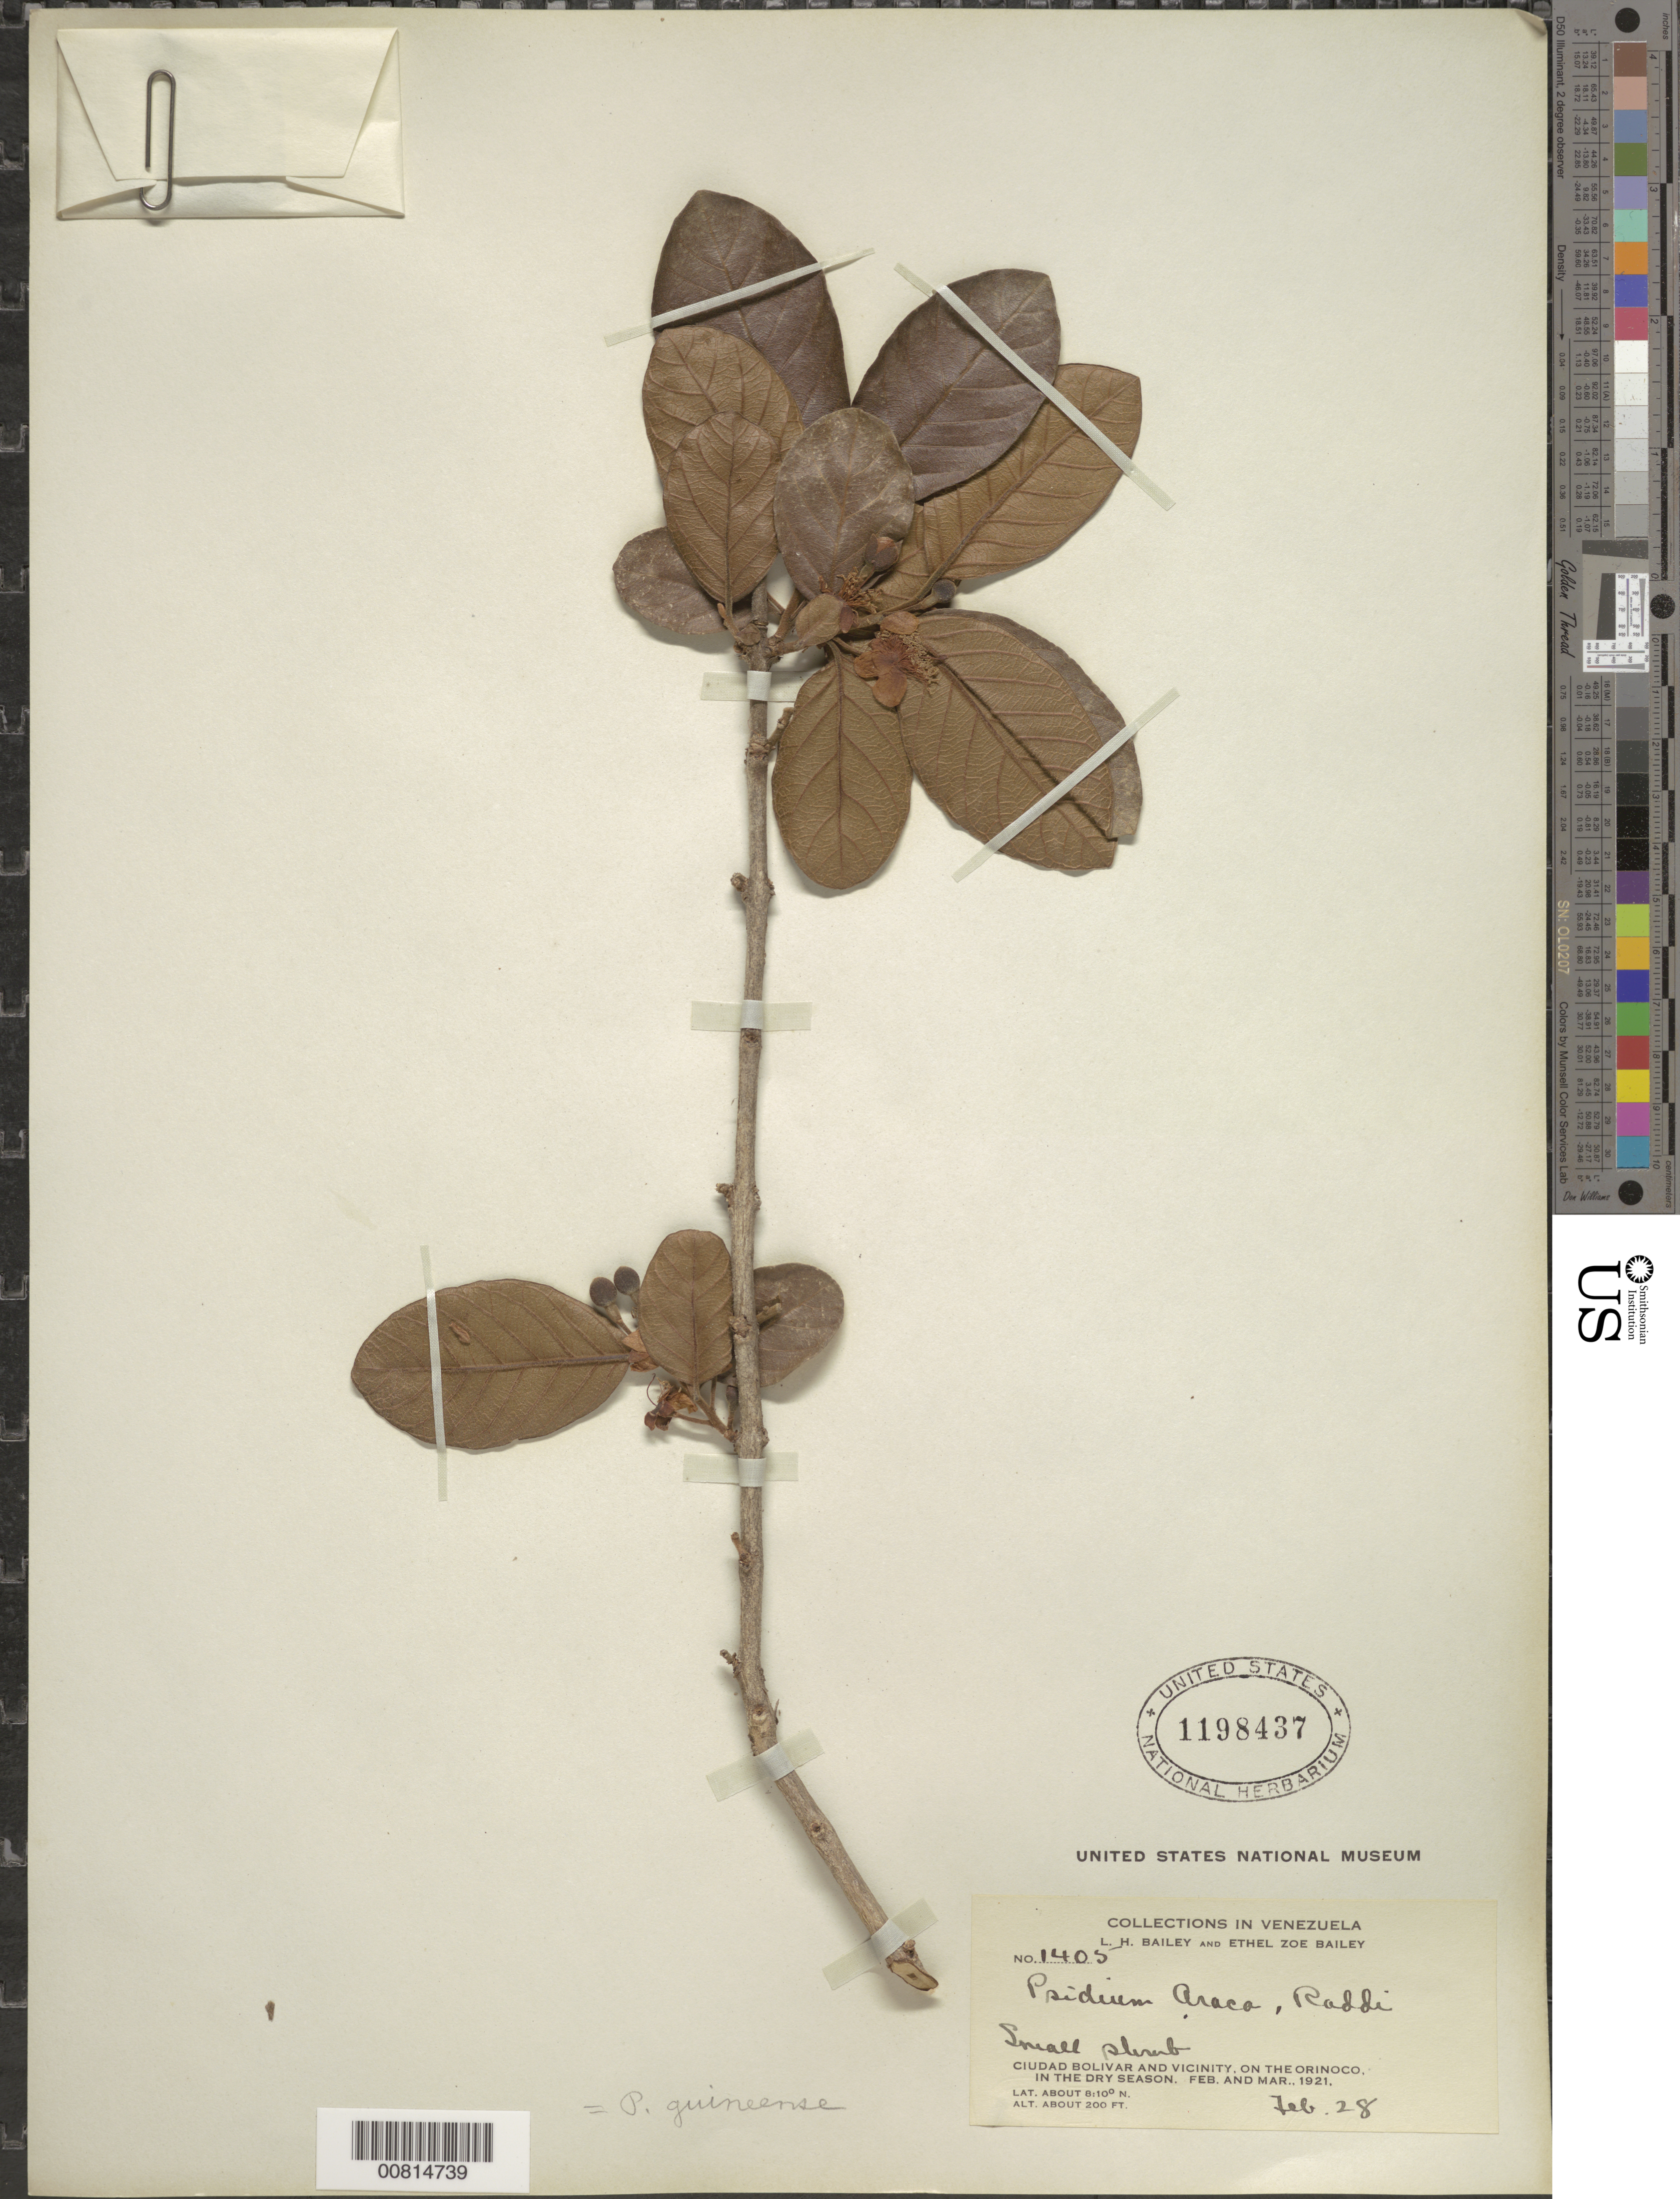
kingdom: Plantae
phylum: Tracheophyta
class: Magnoliopsida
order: Myrtales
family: Myrtaceae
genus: Psidium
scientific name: Psidium guineense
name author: Sw.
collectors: L. H. Bailey & E. Z. Bailey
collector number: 1405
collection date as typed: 28-Feb-21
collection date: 1921-02-28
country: Venezuela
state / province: Bolívar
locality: Ciudad Bolívar and vicinity, Orinoco R.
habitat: Dry season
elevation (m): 61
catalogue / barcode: US 1198437